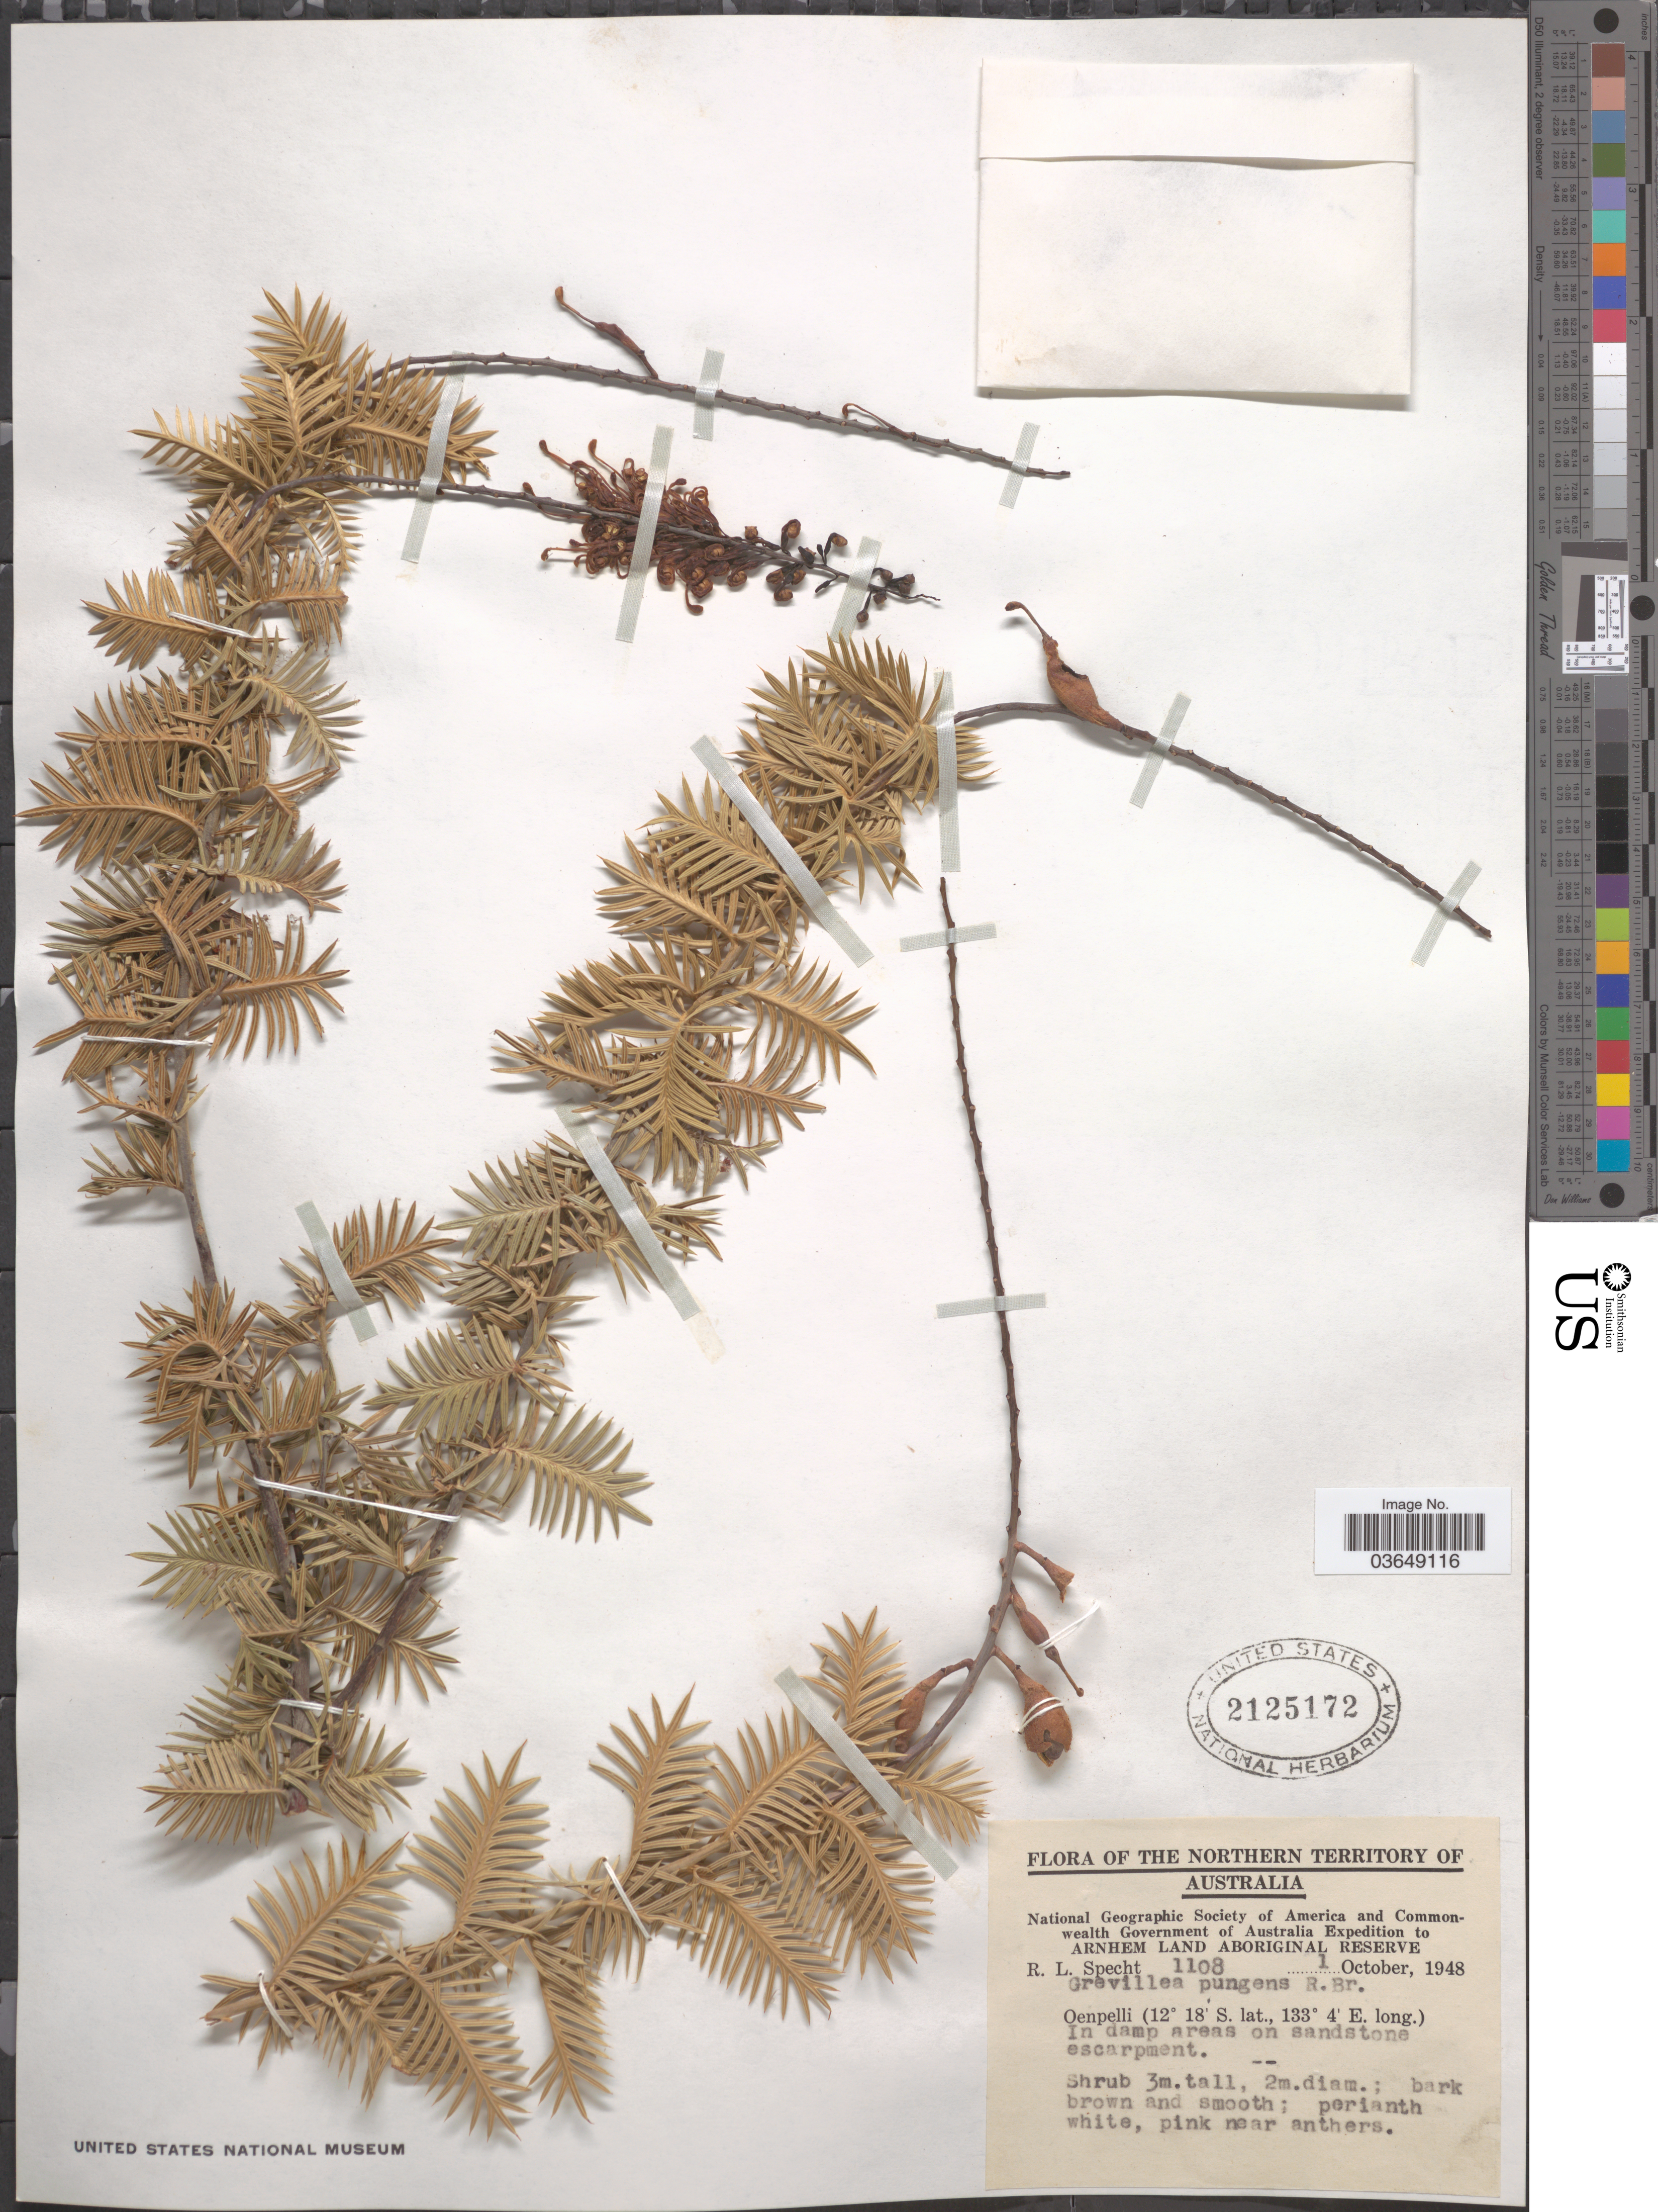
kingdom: Plantae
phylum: Tracheophyta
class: Magnoliopsida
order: Proteales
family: Proteaceae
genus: Grevillea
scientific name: Grevillea pungens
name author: R. Br.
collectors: R. L. Specht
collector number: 1108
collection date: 1948-10-01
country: Australia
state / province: Northern Territory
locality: Arnhem Land Aboriginal Reserve. Oenpelli.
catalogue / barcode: US 2125172